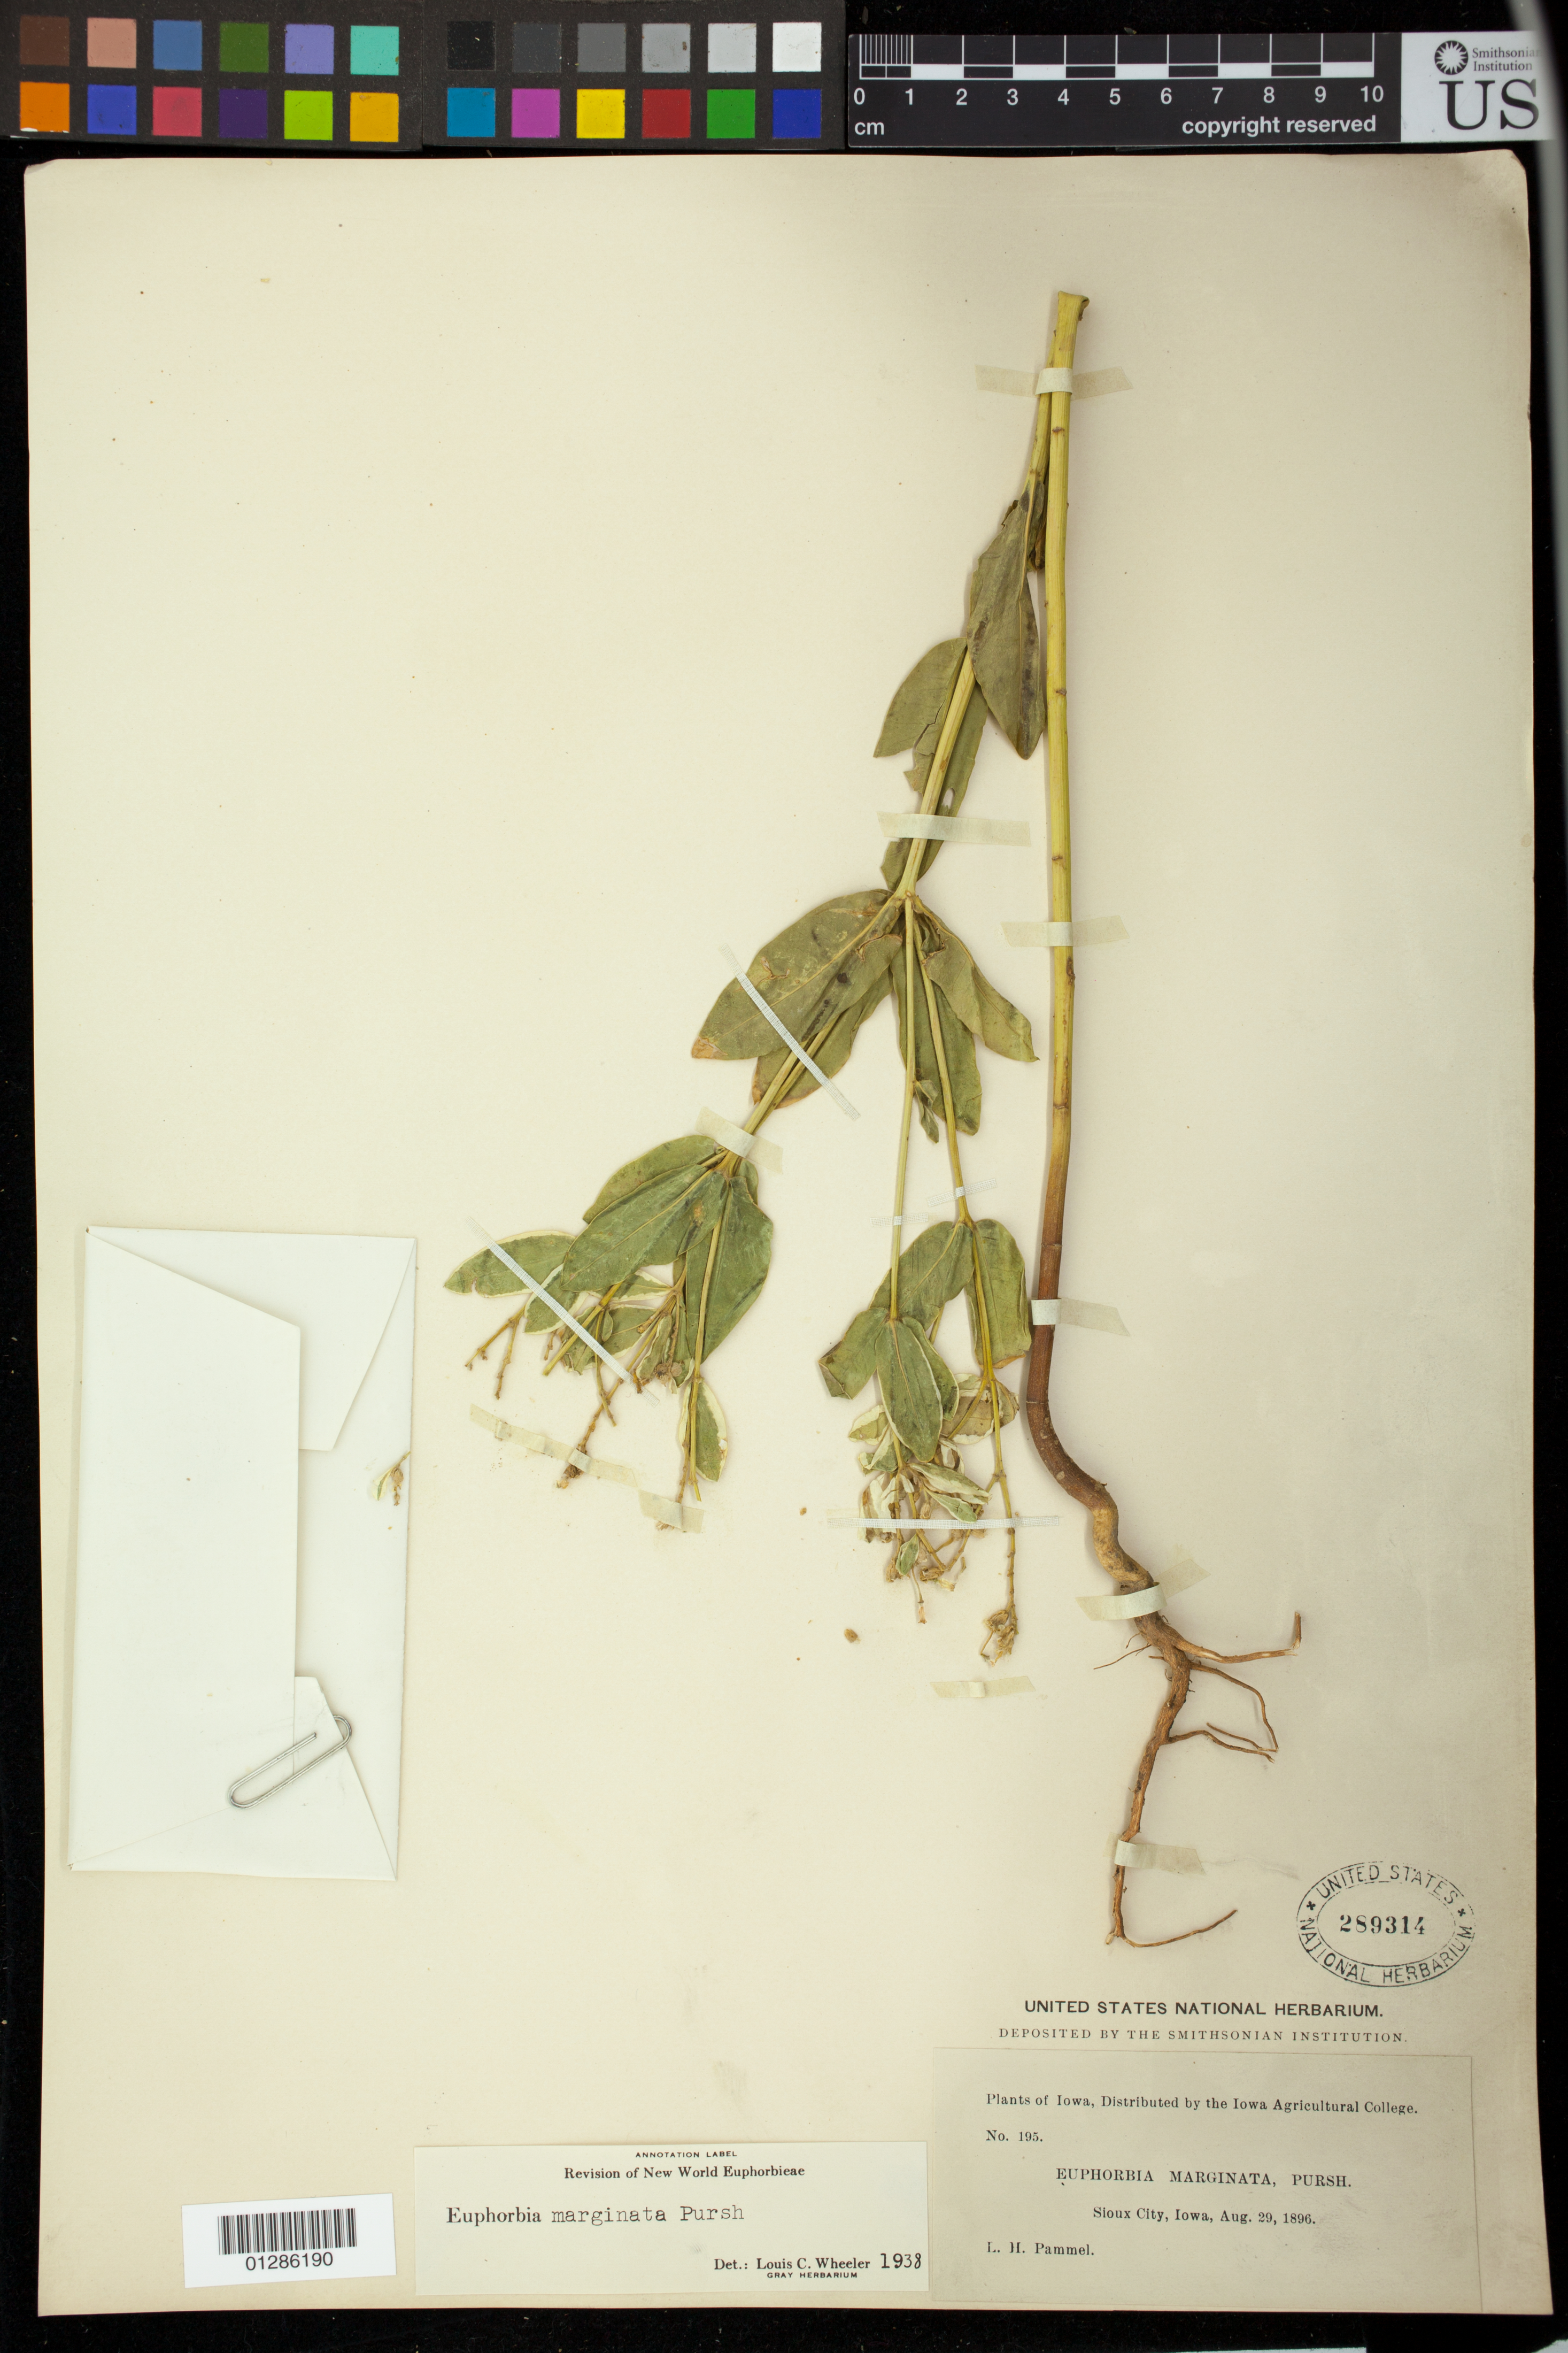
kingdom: Plantae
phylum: Tracheophyta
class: Magnoliopsida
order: Malpighiales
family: Euphorbiaceae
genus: Euphorbia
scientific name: Euphorbia marginata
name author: Pursh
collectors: L. Pammel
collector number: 195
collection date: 1896-08-29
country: United States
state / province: Iowa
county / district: Woodbury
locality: Sioux City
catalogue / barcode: US 289314